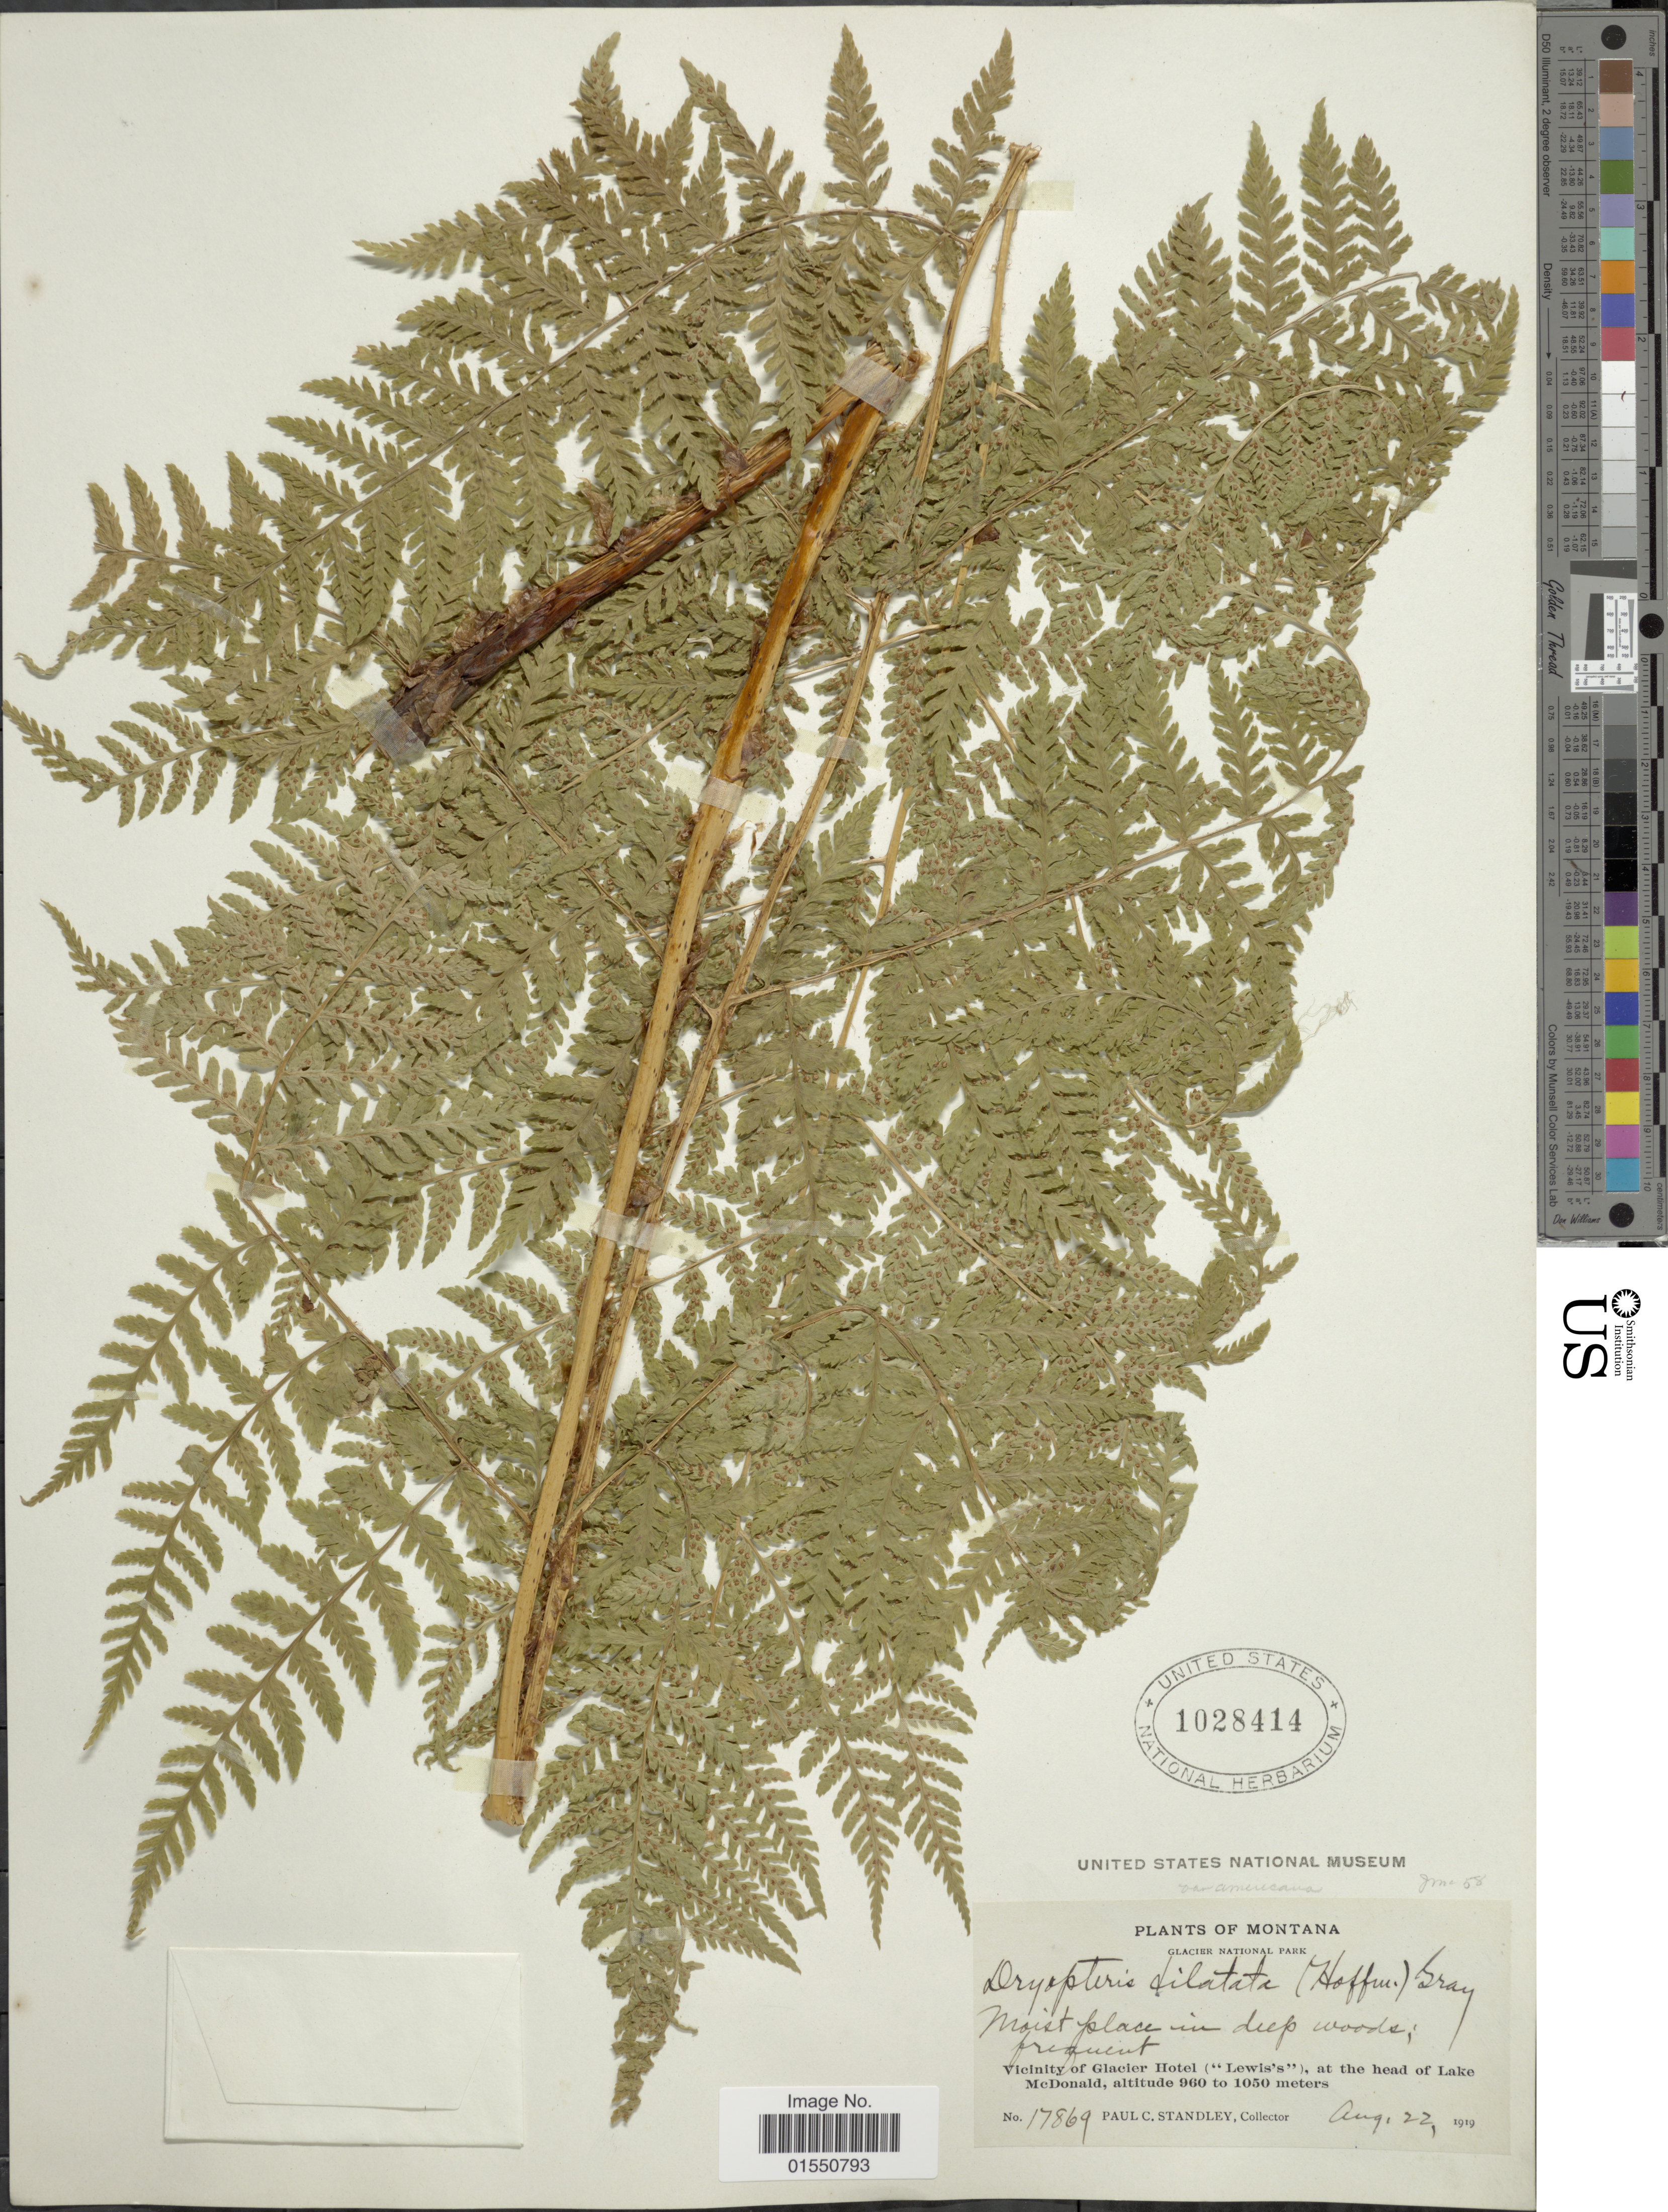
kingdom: Plantae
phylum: Tracheophyta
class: Polypodiopsida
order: Polypodiales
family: Dryopteridaceae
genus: Dryopteris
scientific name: Dryopteris expansa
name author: (C. Presl) Fraser-Jenk. & Jermy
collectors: P. C. Standley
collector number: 17869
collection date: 1919-08-22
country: United States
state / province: Montana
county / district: Flathead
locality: Glacier National Park, Vicinity of Glacier Hotel ( Lewis's), at the head of Lake McDonald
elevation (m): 960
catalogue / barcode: US 1028414